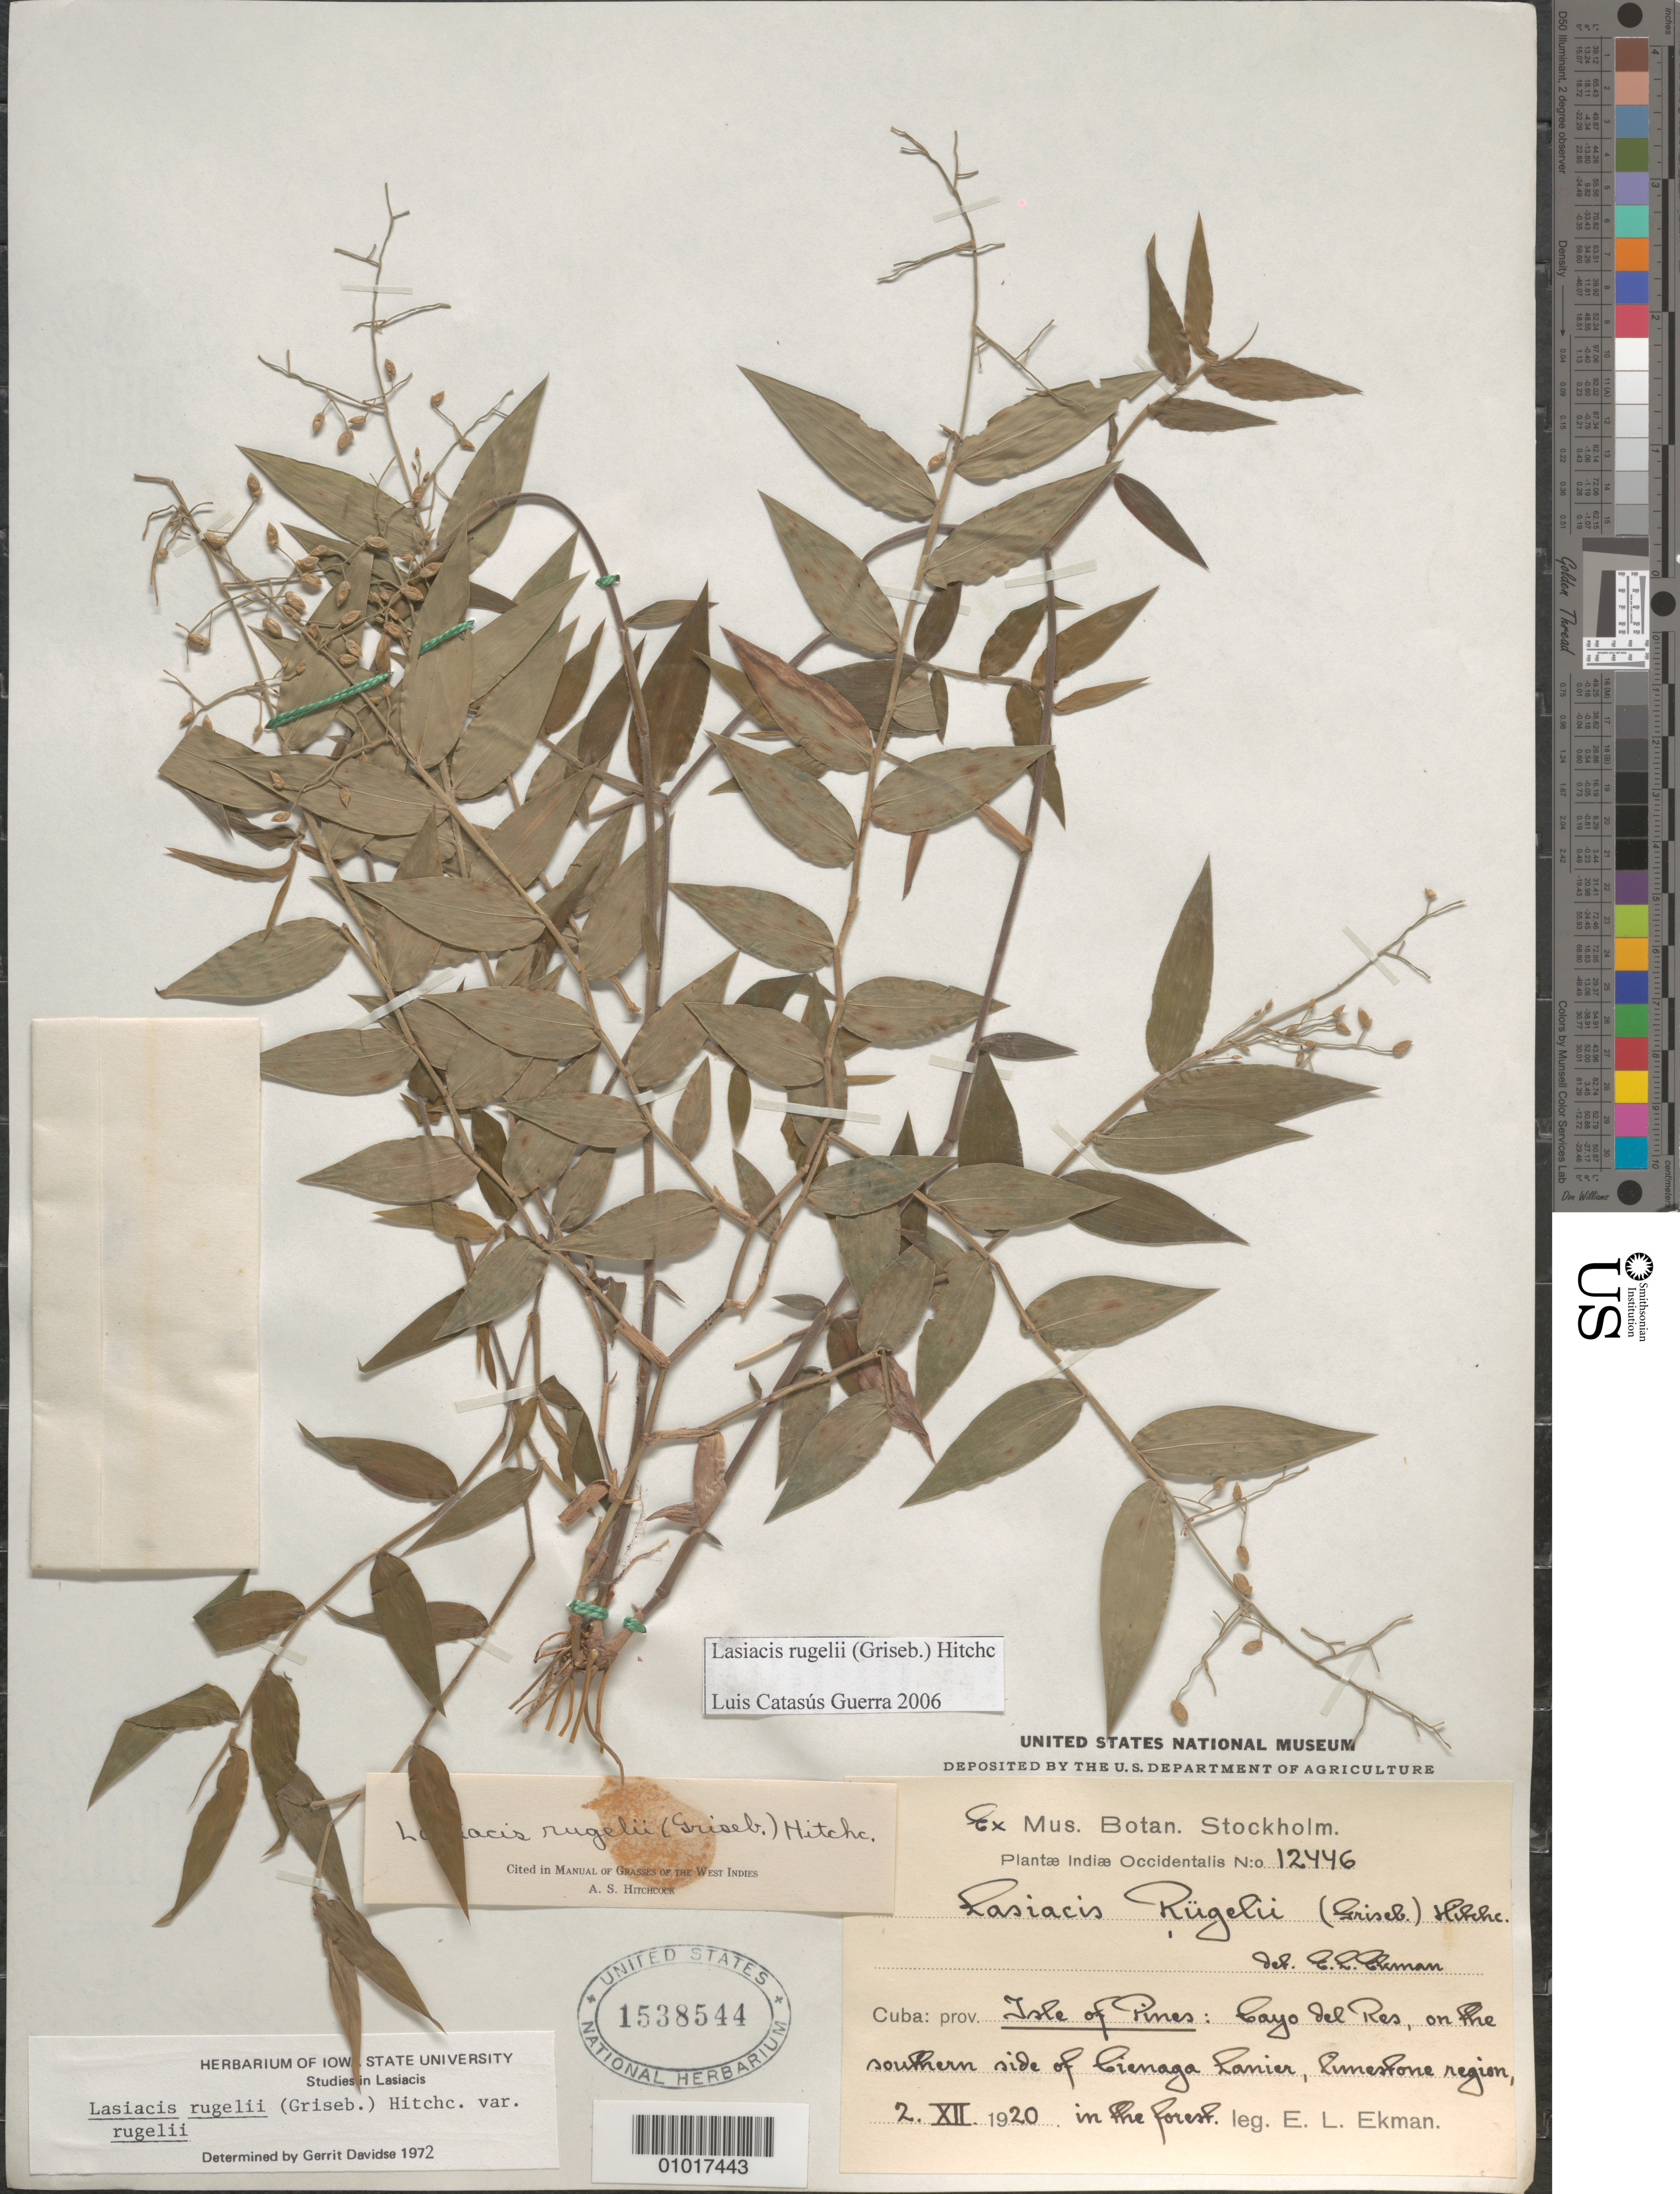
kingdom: Plantae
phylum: Tracheophyta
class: Liliopsida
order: Poales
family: Poaceae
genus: Lasiacis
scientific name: Lasiacis rugelii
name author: (Griseb.) Hitchc.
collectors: E. L. Ekman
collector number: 12446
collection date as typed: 02 Dec 1920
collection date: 1920-12-02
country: Cuba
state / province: Isla de la Juventud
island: Isla de la Juventud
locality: Cayo del Res, on the southern side of Cienaga Lanier, Limestone region, in the forest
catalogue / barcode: US 1538544